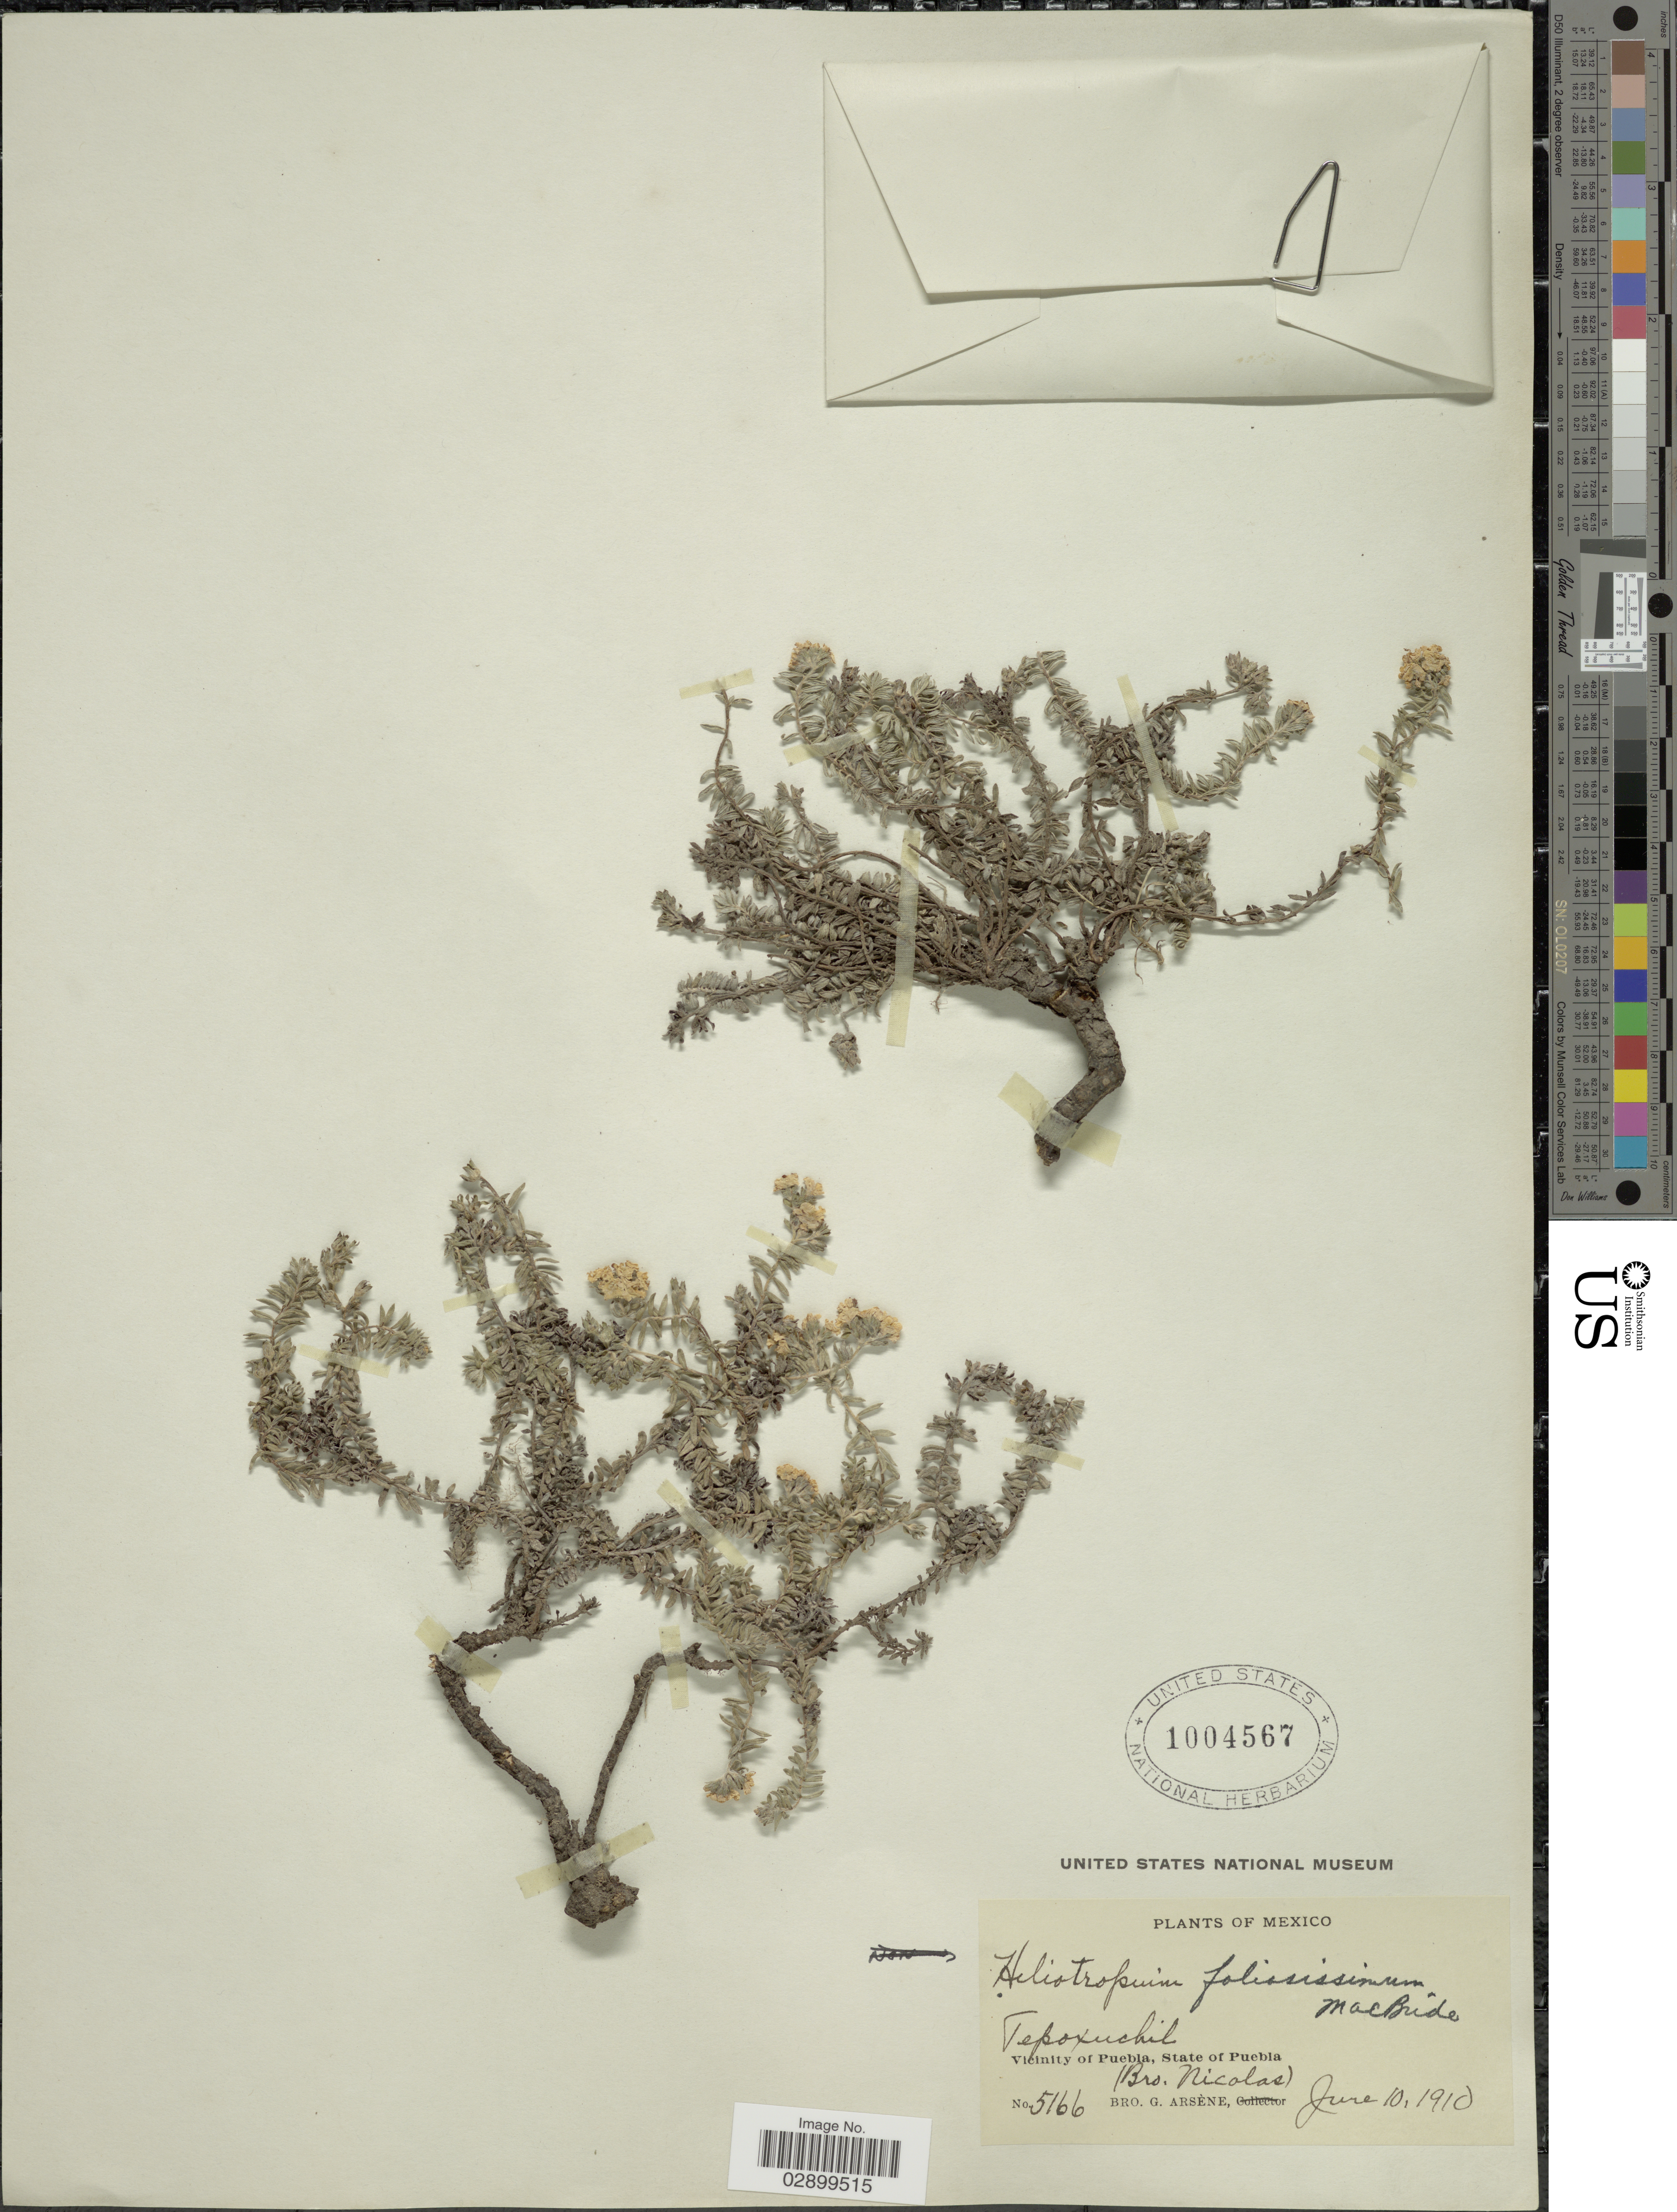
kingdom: Plantae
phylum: Tracheophyta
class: Magnoliopsida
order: Boraginales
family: Heliotropiaceae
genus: Heliotropium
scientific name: Heliotropium foliosissimum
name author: J.F. Macbr.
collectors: Bro. G. Arsène & Bro. Nicolas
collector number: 5166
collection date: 1910-06-10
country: Mexico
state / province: Puebla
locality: Vicinity of Puebla, State of Puebla.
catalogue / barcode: US 1004567